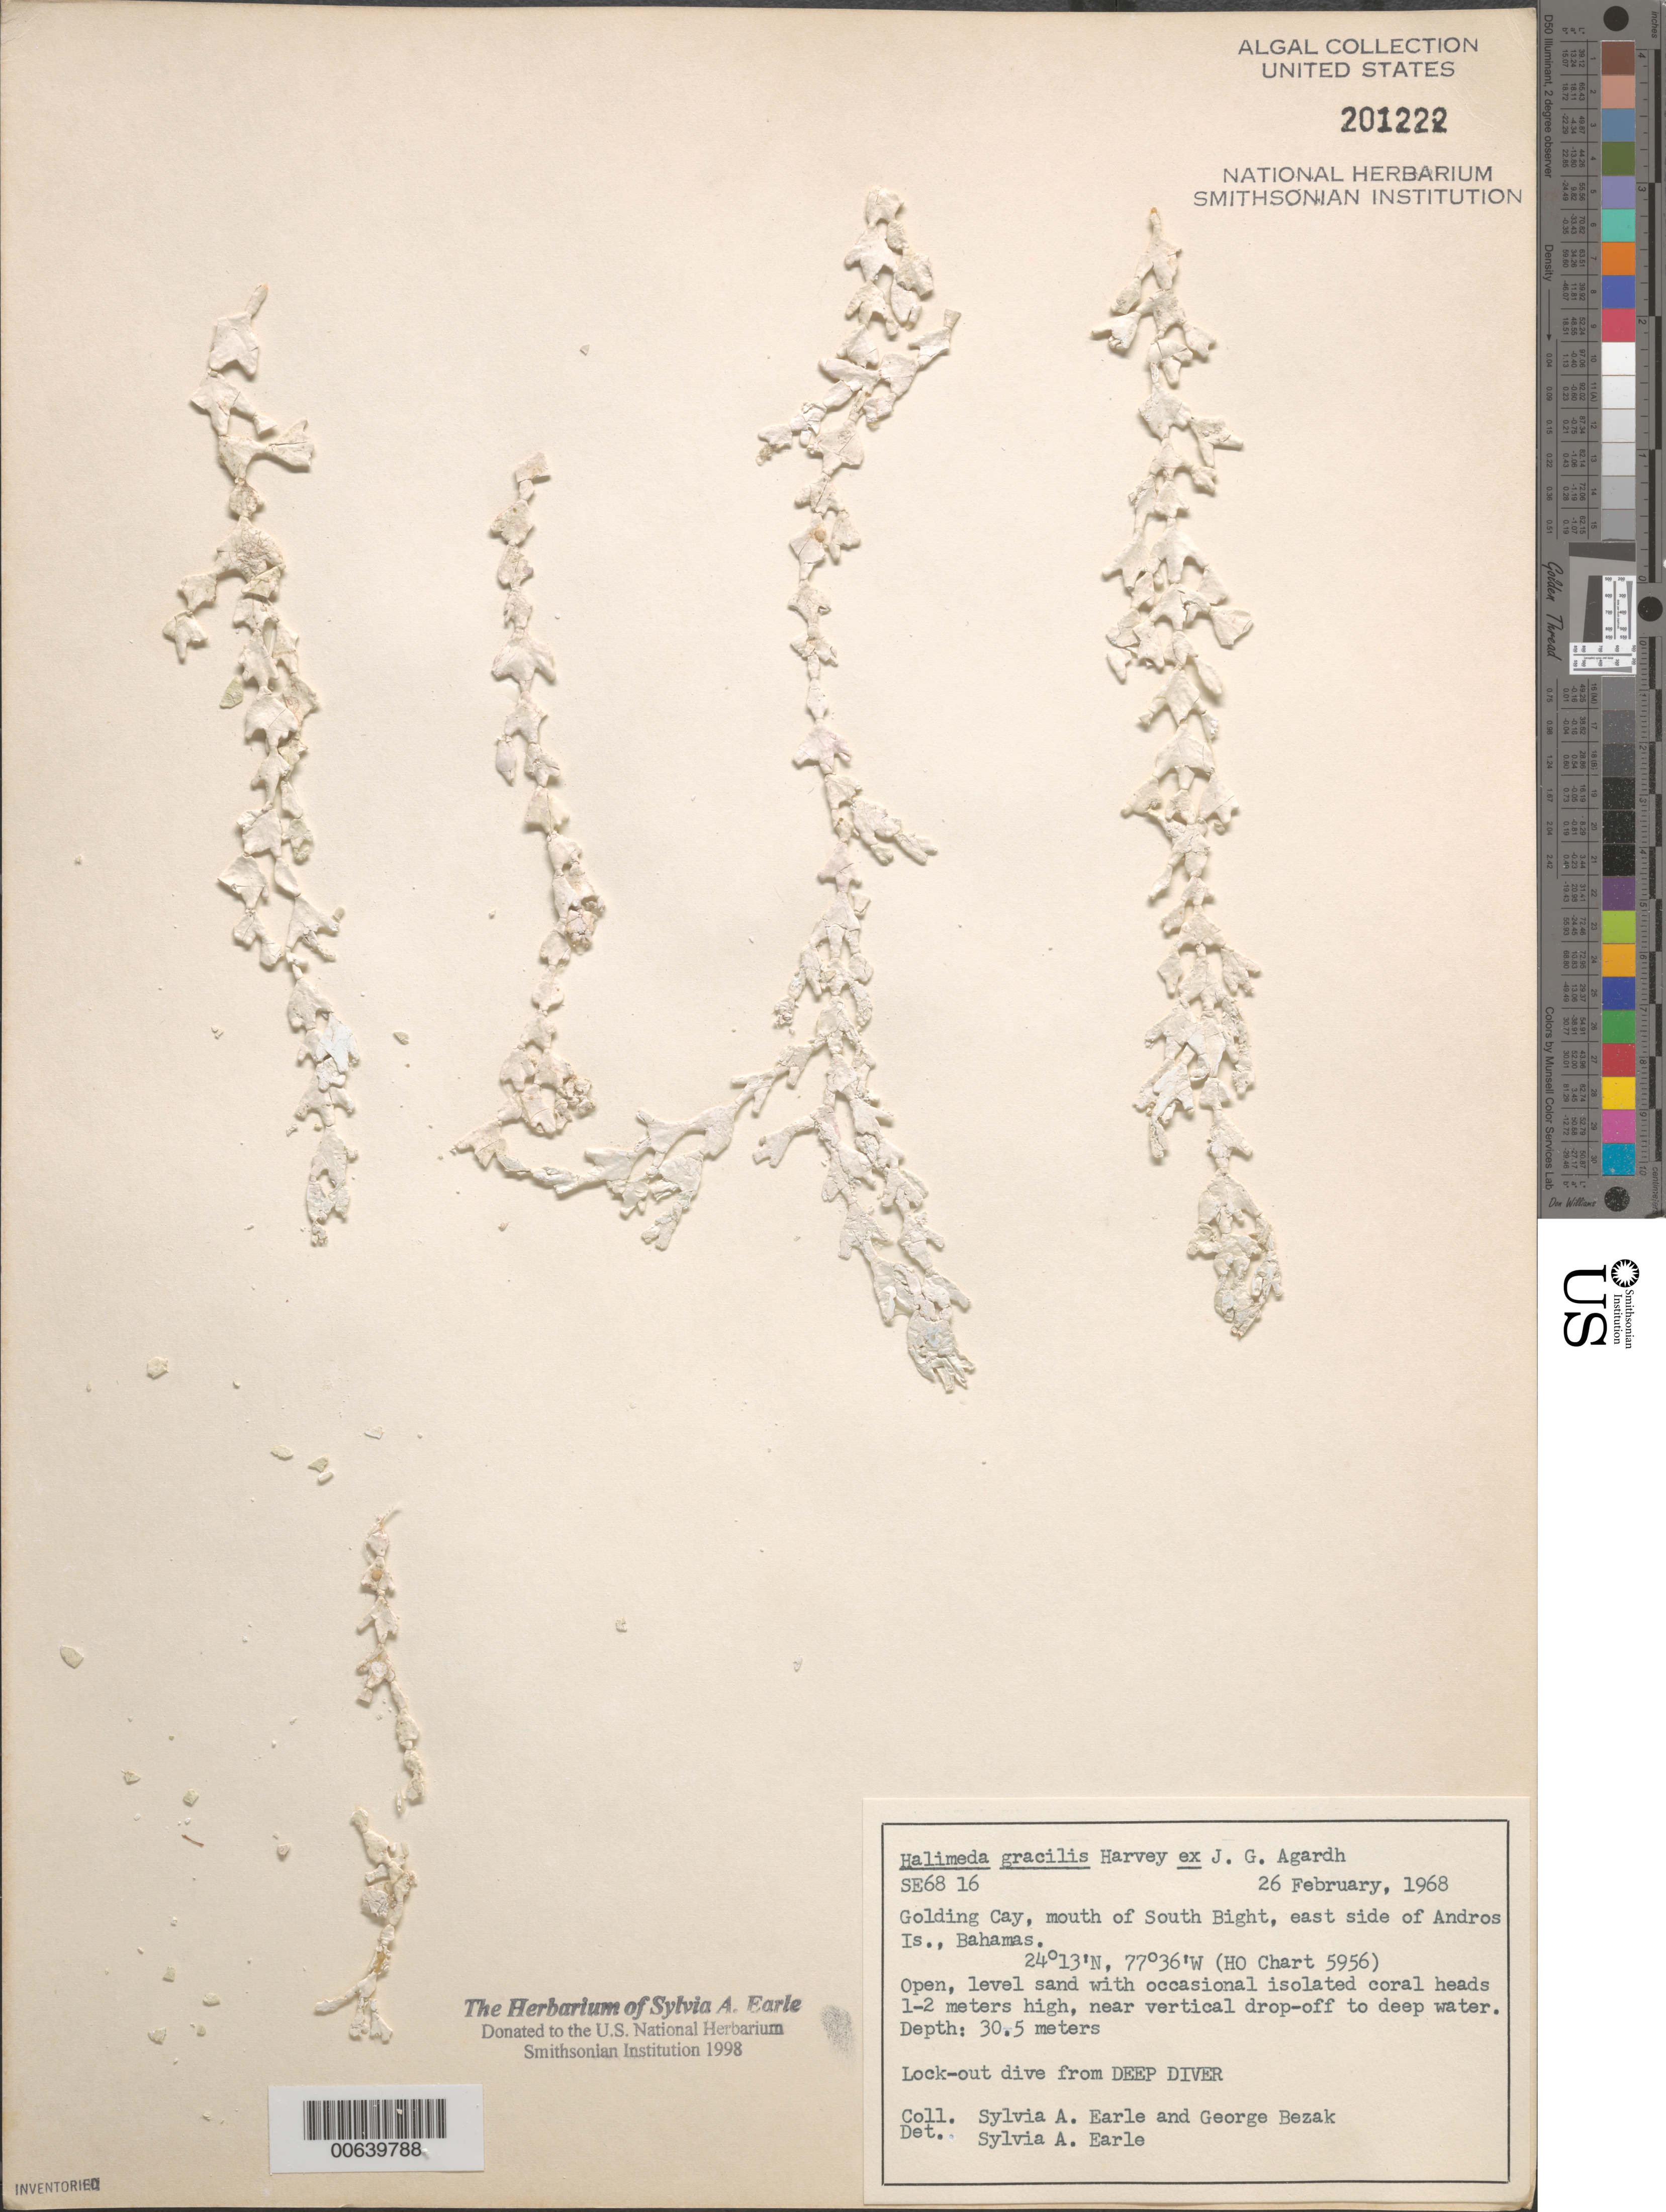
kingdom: Plantae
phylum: Chlorophyta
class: Ulvophyceae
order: Bryopsidales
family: Halimedaceae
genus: Halimeda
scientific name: Halimeda gracilis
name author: Harv. ex J. Agardh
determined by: Earle, S. A.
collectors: S. A. Earle & G. Bezak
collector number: Se 6816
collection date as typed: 26 Feb 1968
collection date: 1968-02-26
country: Bahamas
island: Golding Cay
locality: South Bight mouth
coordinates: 24 13' N, 77 36' W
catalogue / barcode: US 201222